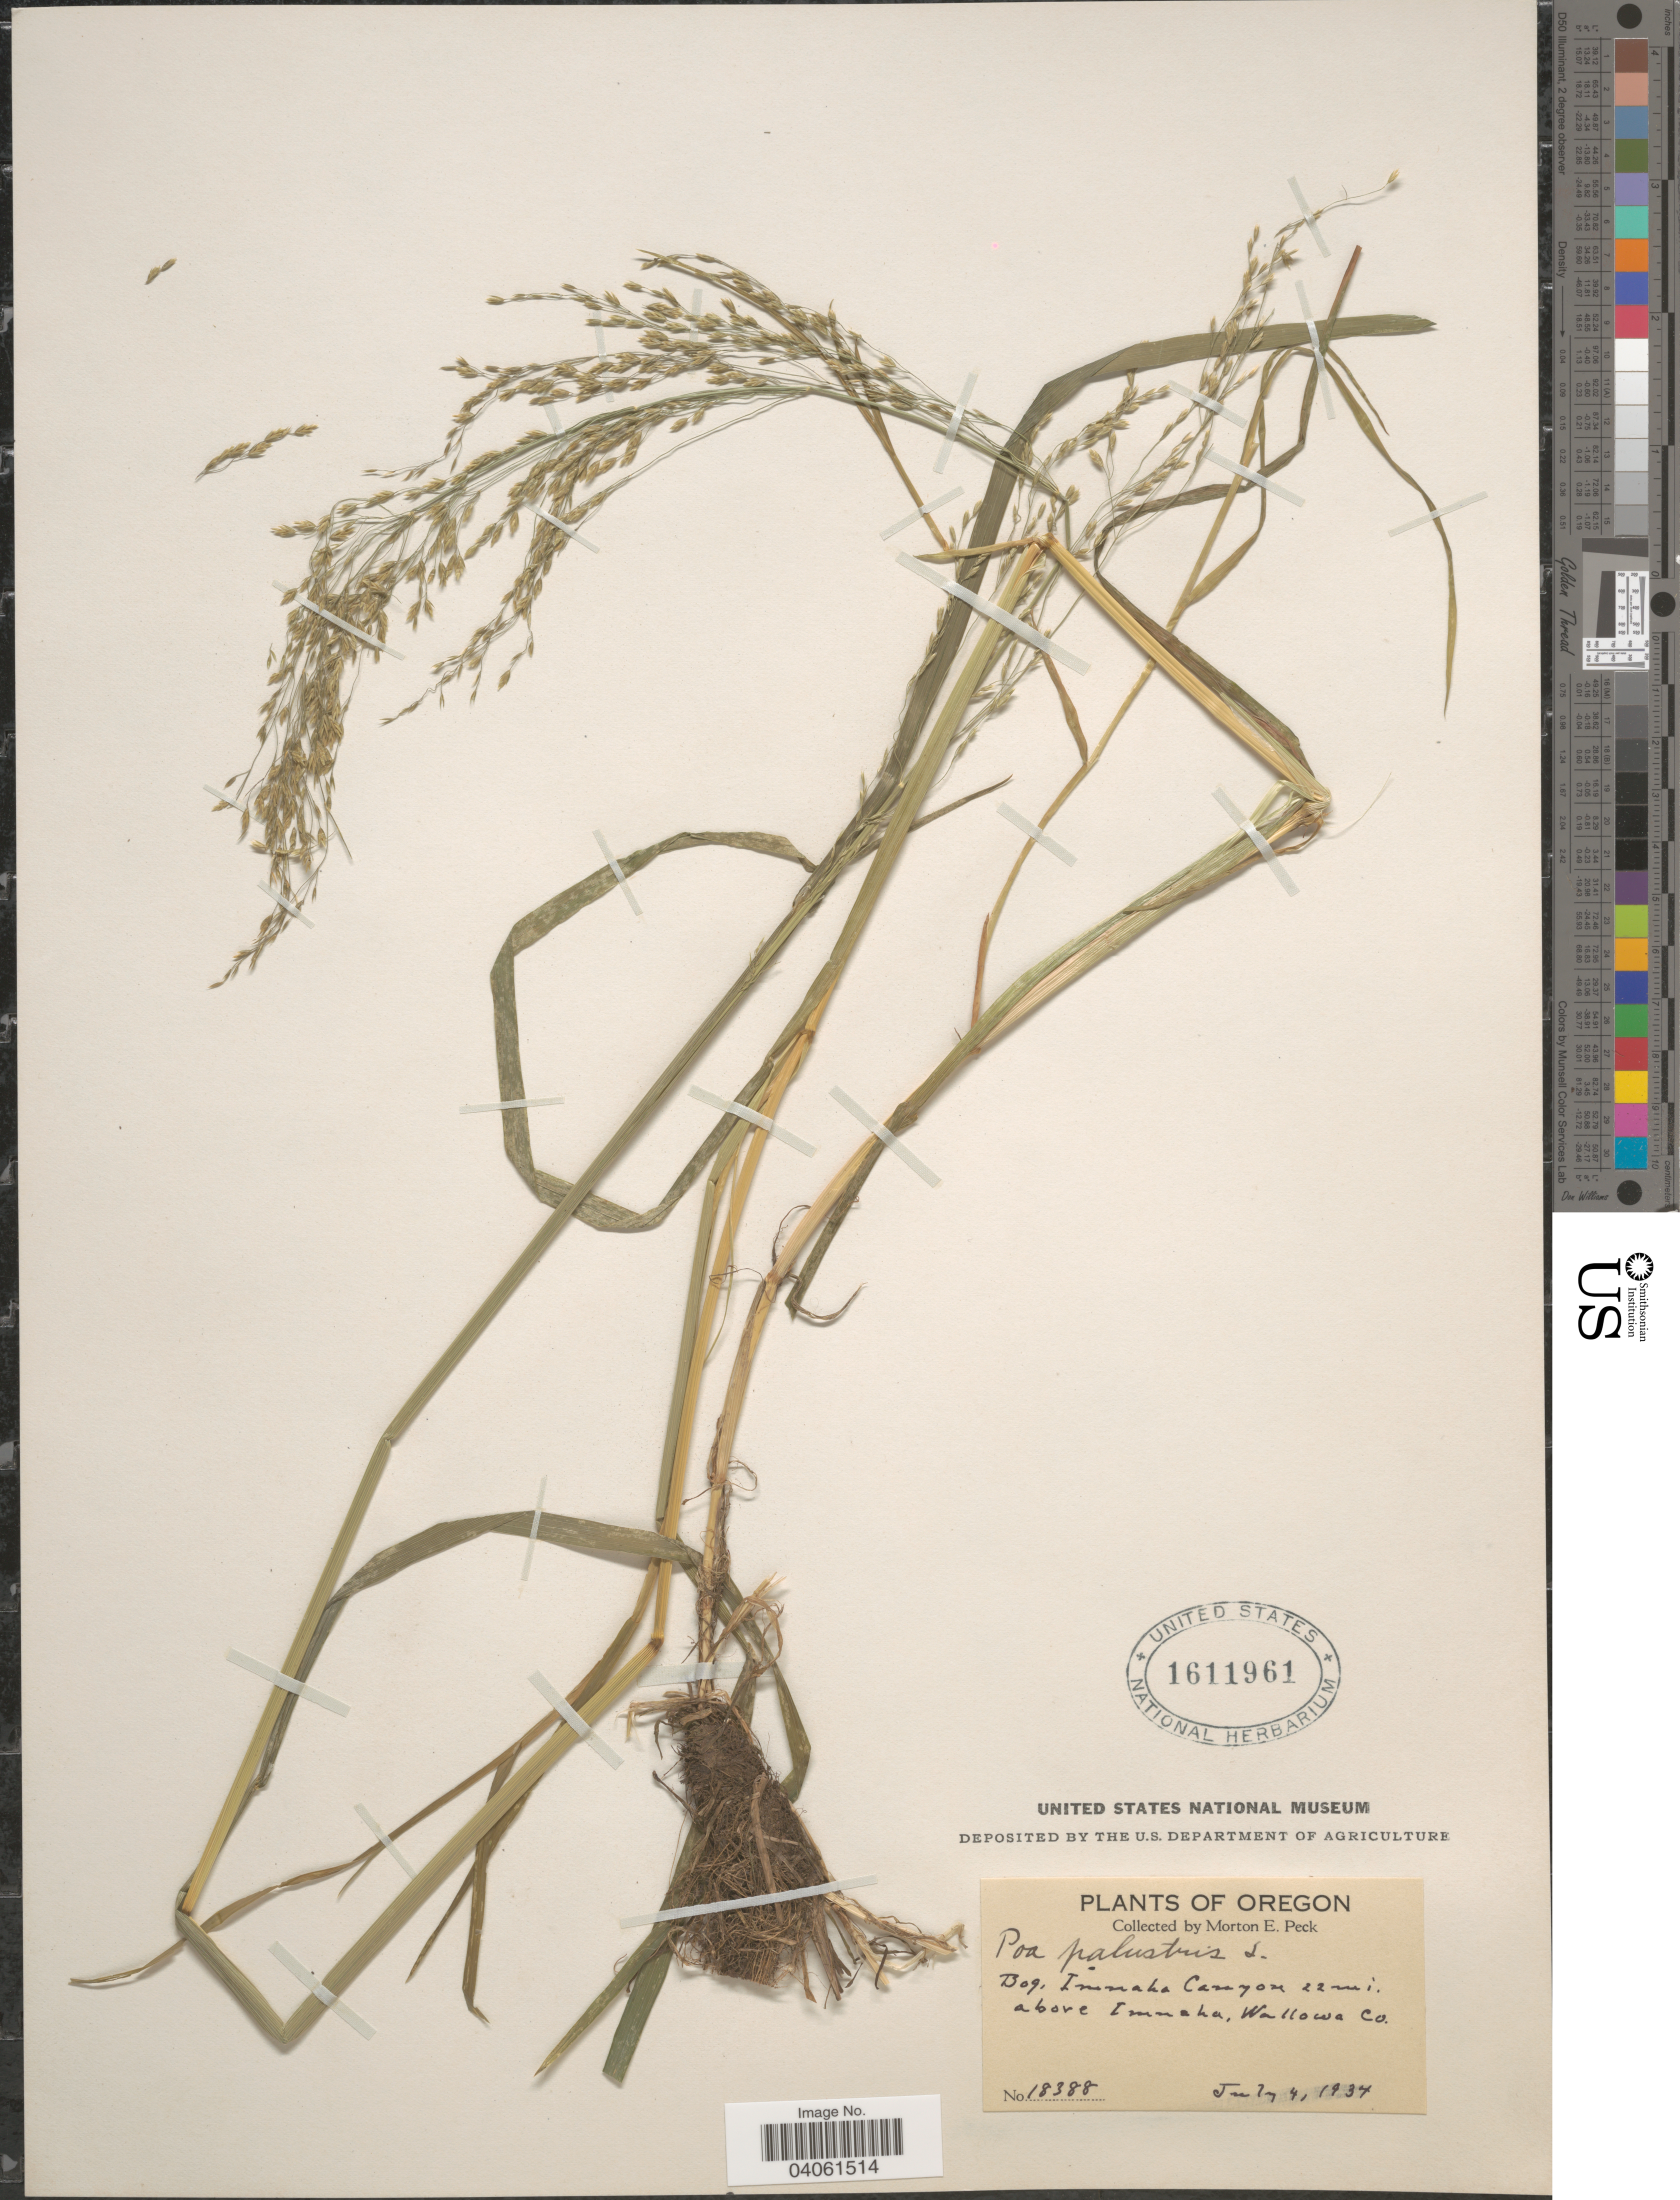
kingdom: Plantae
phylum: Tracheophyta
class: Liliopsida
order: Poales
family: Poaceae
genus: Poa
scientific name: Poa palustris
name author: L.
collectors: M. E. Peck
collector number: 18388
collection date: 1934-07-04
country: United States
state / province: Oregon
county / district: Wallowa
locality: Bog, Imnaha Canyon 22 mi. above Imnaha, Wallowa Co.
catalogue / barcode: US 1611961